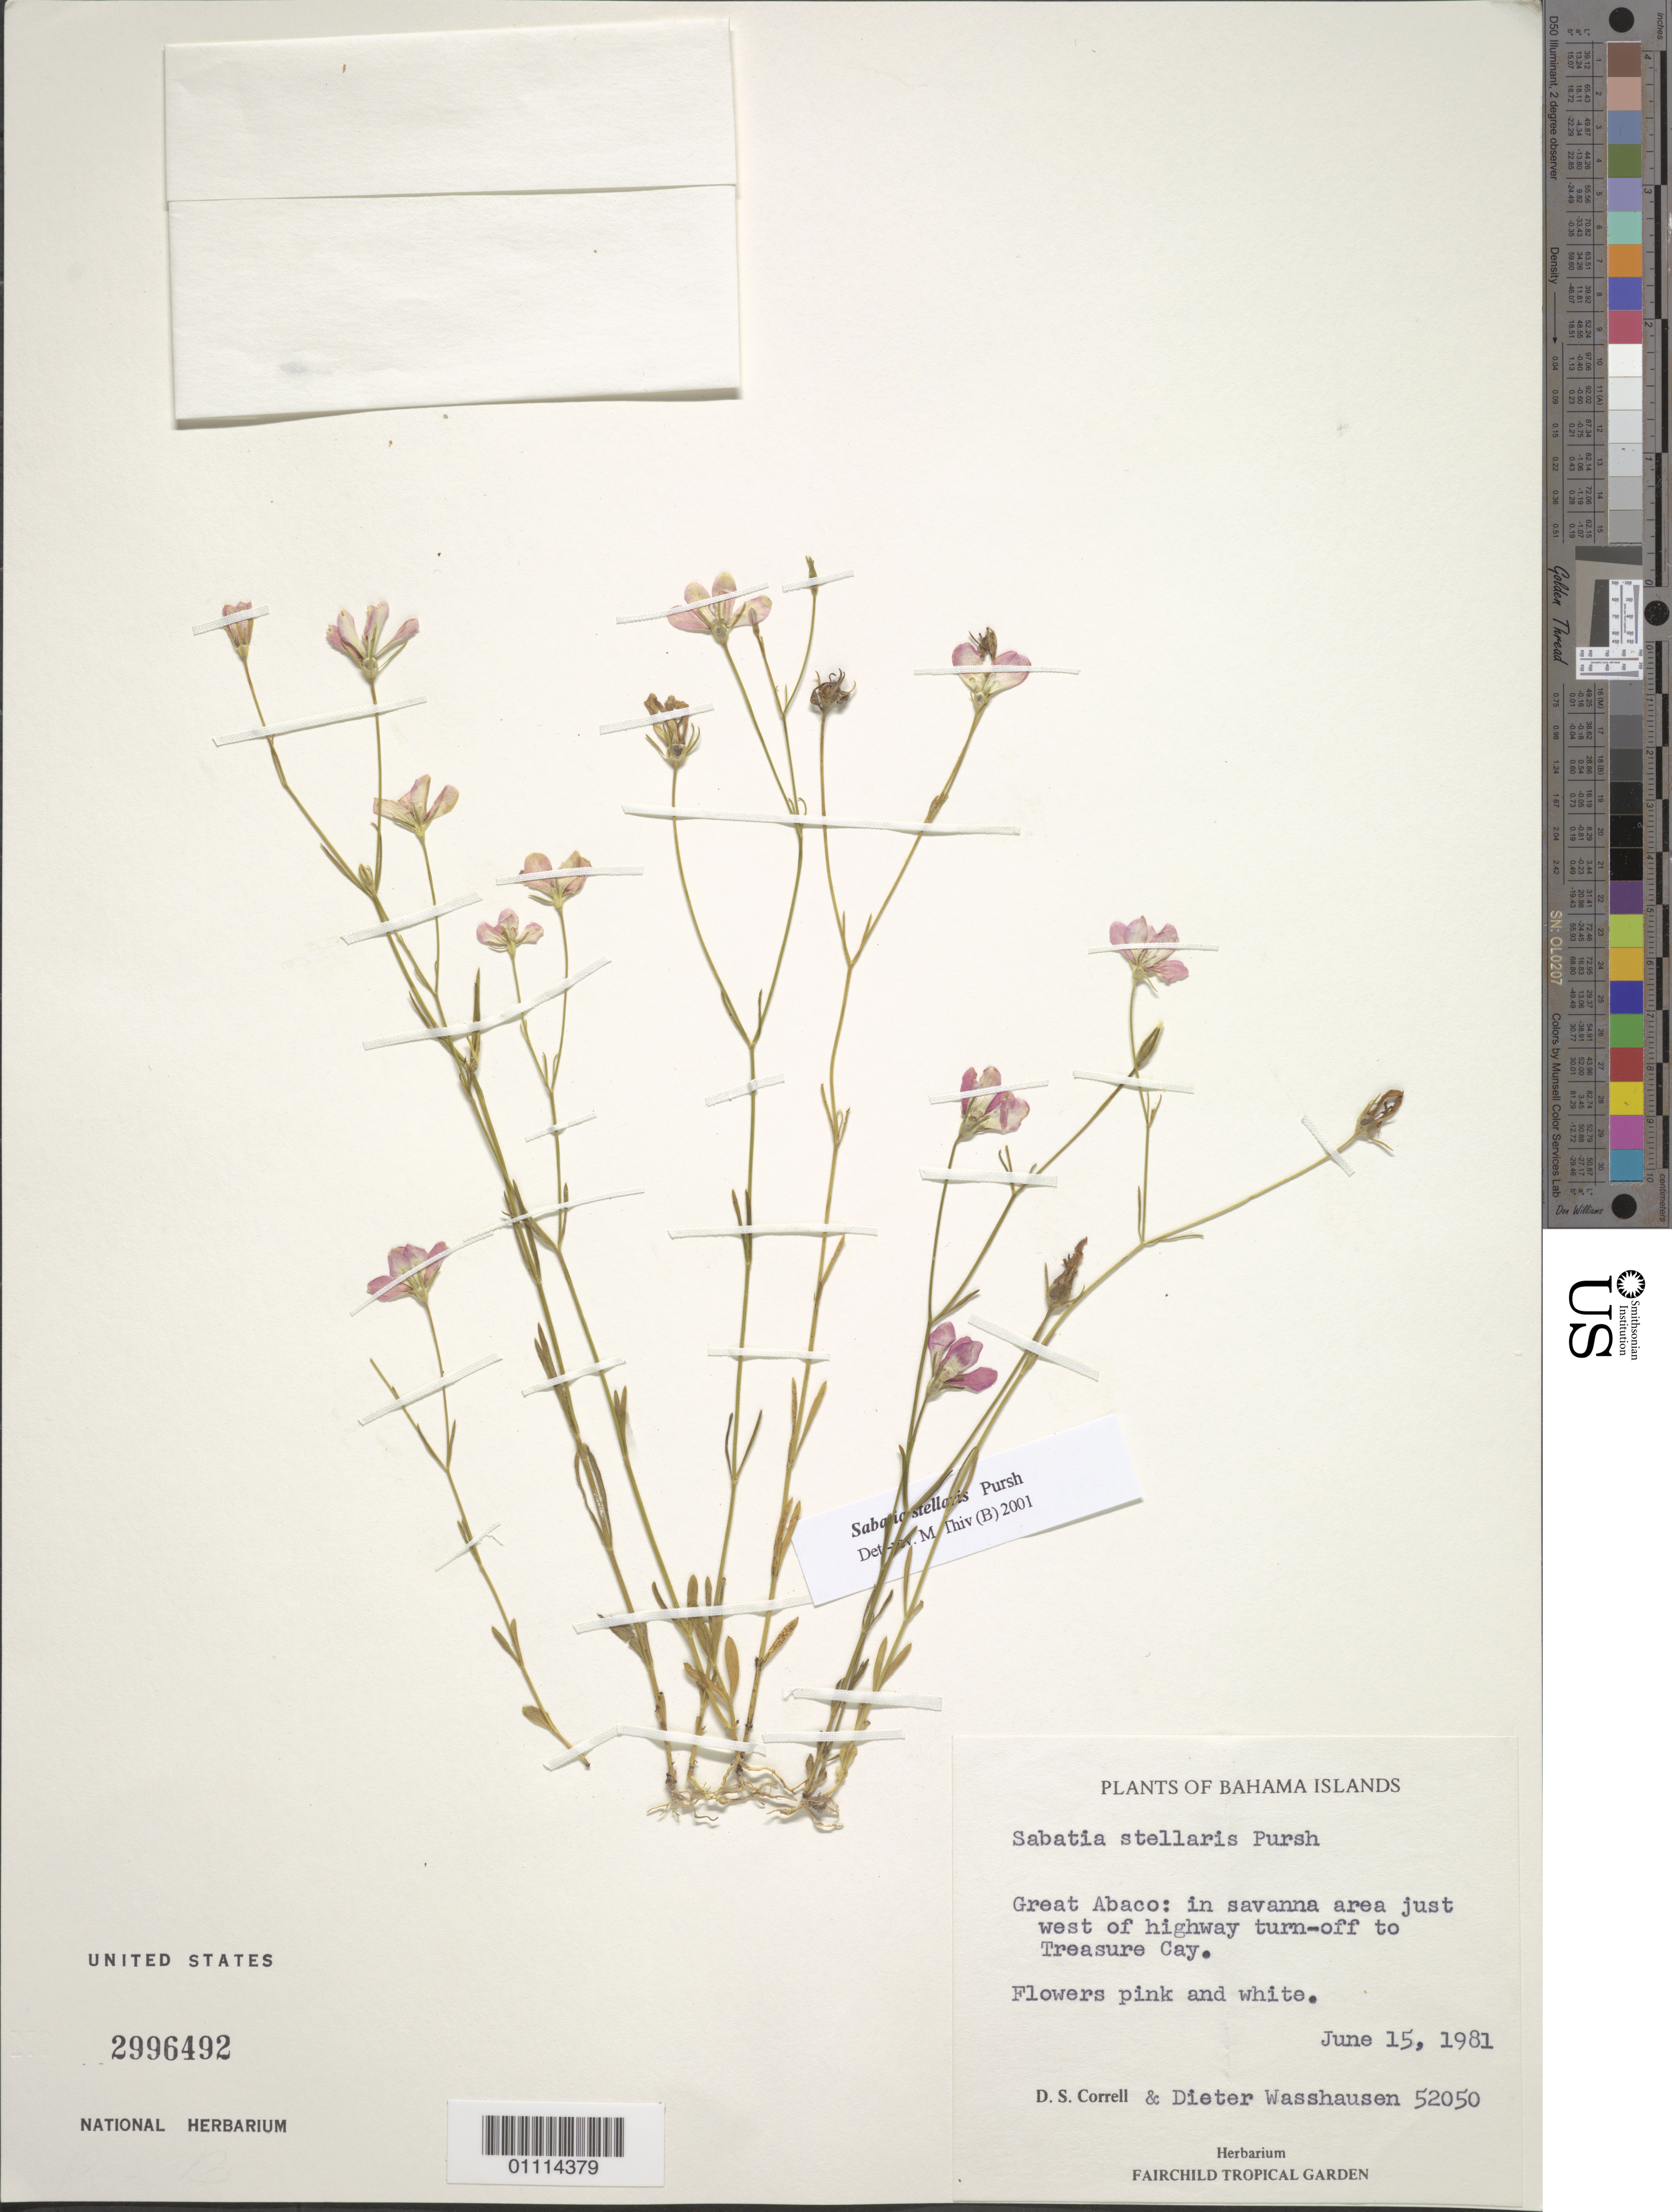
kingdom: Plantae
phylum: Tracheophyta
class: Magnoliopsida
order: Gentianales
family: Gentianaceae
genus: Sabatia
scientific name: Sabatia stellaris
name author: Pursh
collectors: D. S. Correll & D. C. Wasshausen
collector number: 52050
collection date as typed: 15 Jun 1981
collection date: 1981-06-15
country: Bahamas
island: Great Abaco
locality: Great Abaco: in savanna area just W of highway turn-off to Treasure Cay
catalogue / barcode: US 2996492